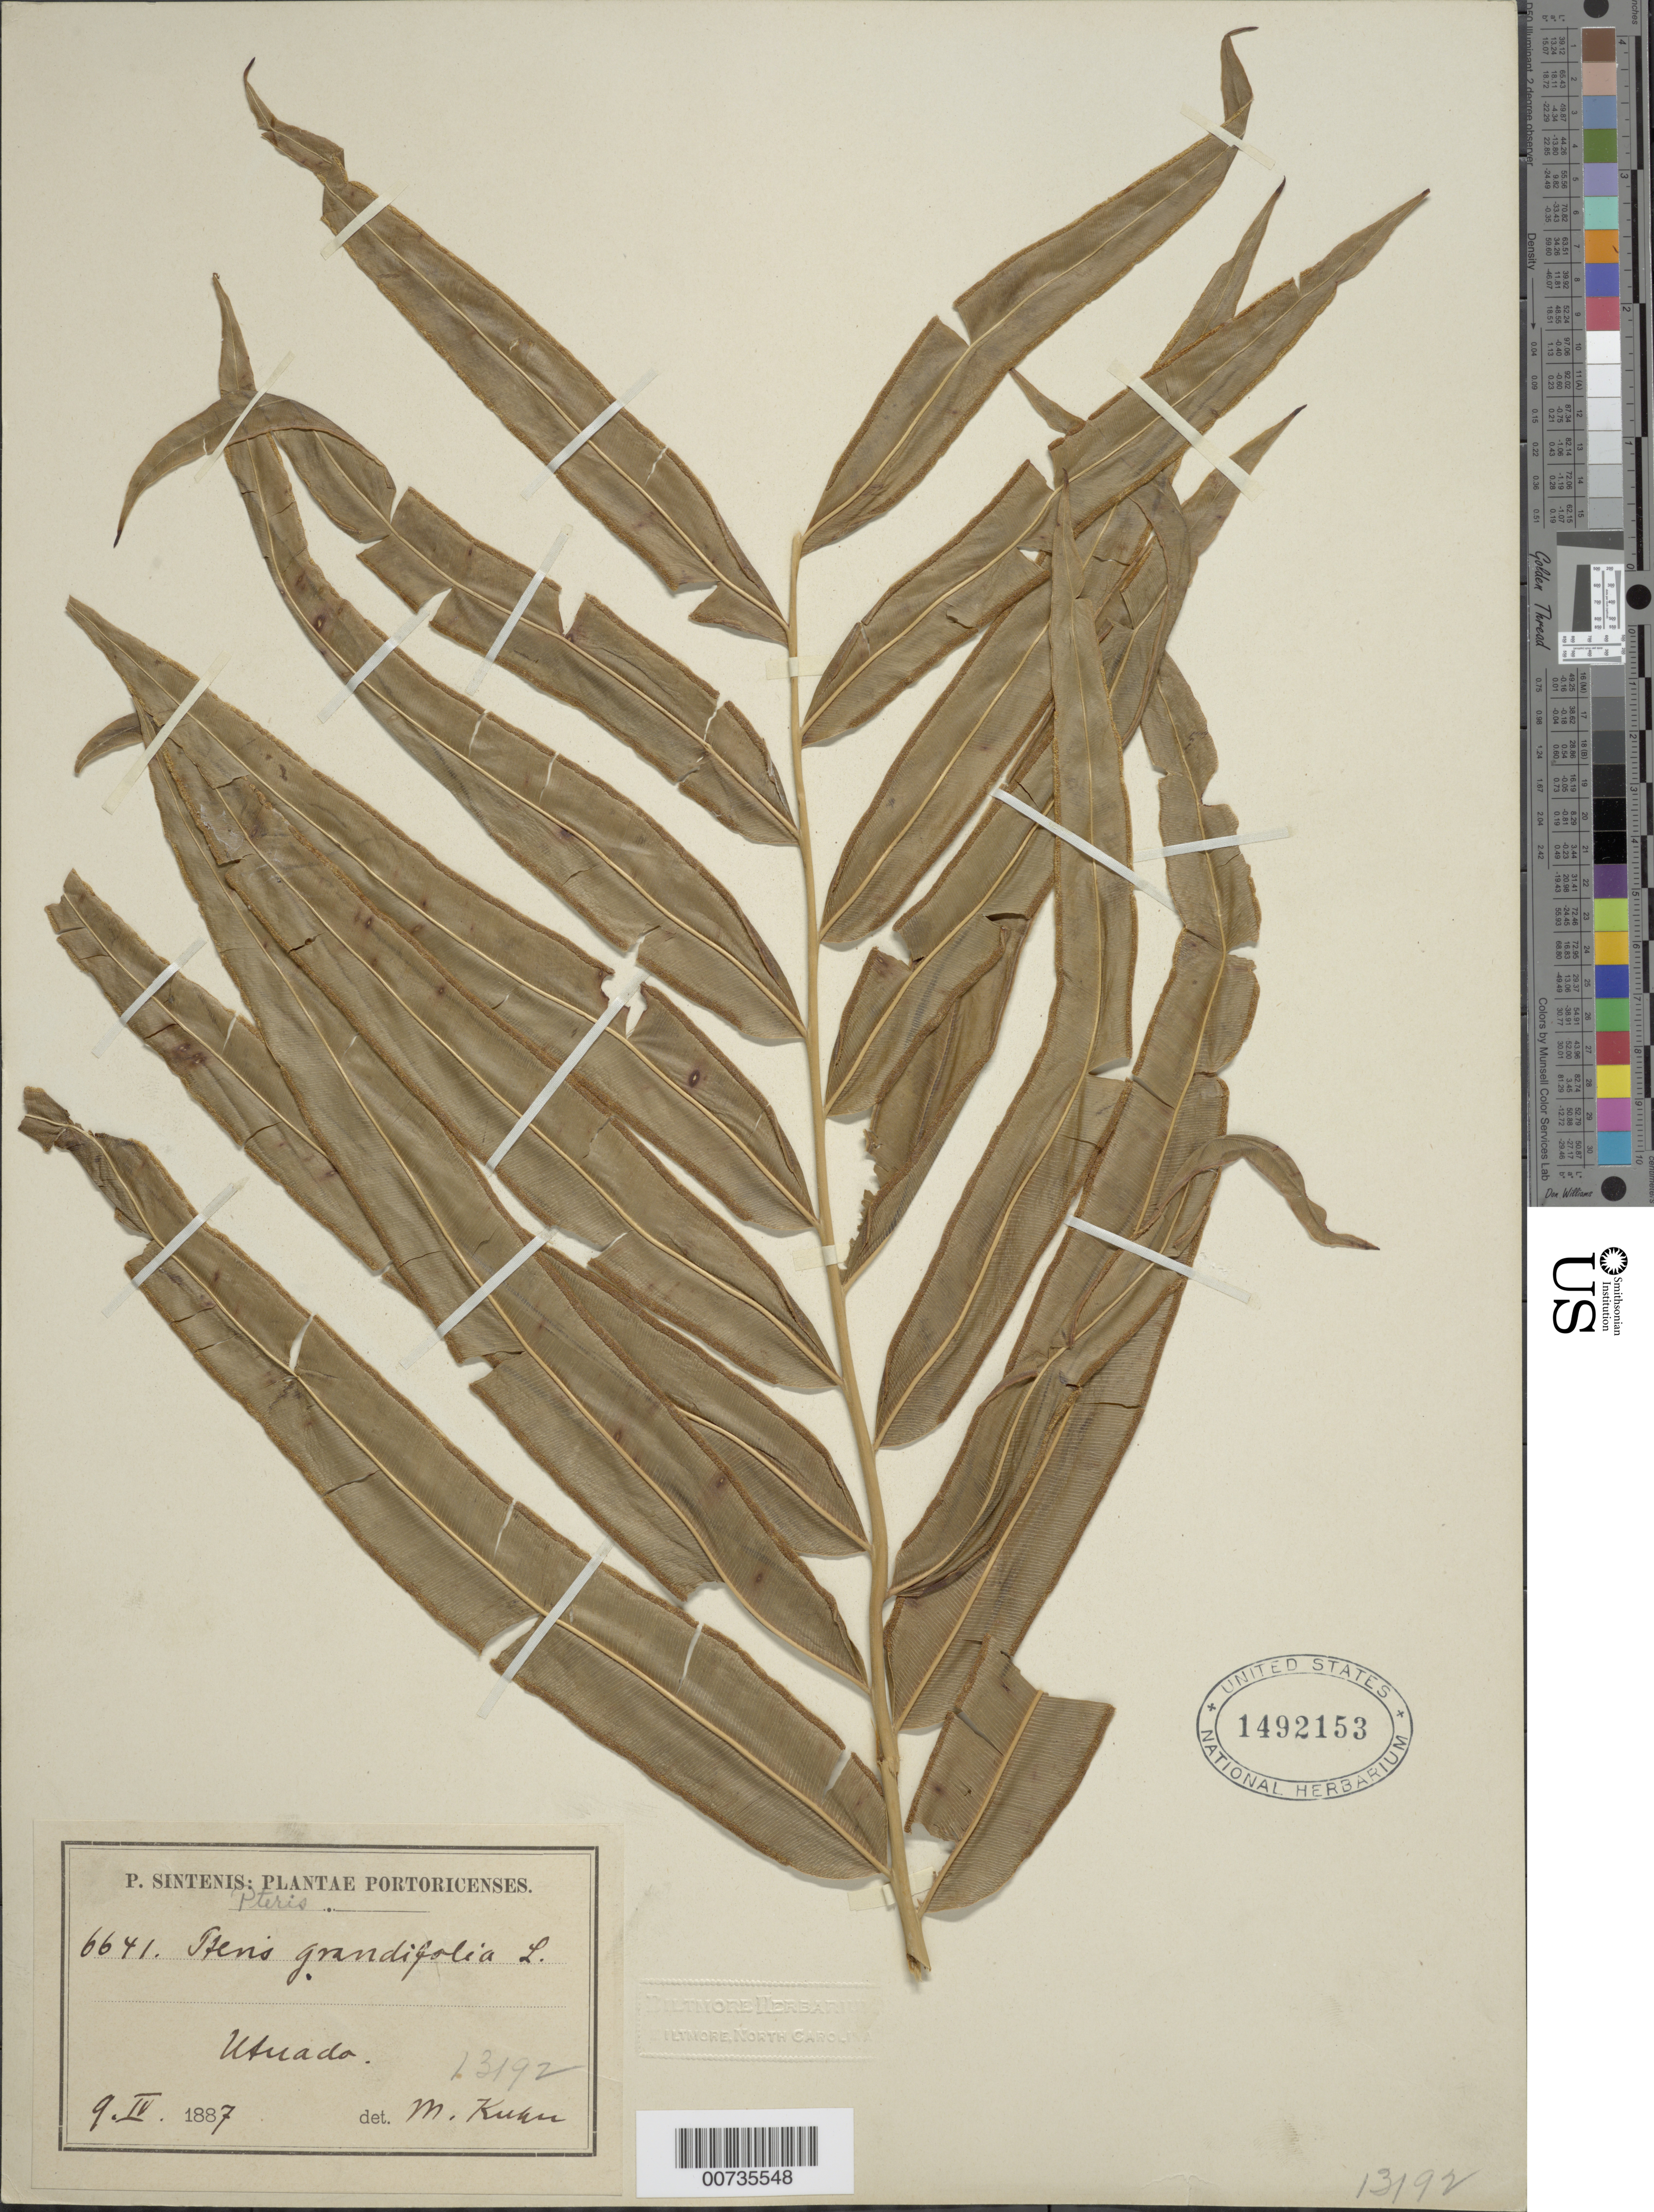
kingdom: Plantae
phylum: Tracheophyta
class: Polypodiopsida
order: Polypodiales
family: Pteridaceae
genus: Pteris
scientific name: Pteris grandifolia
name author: L.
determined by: Kuhn, D. M.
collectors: P. Sintenis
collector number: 6641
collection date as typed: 09 Apr 1887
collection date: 1887-04-09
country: Puerto Rico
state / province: Utuado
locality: Utuado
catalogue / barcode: US 1492153